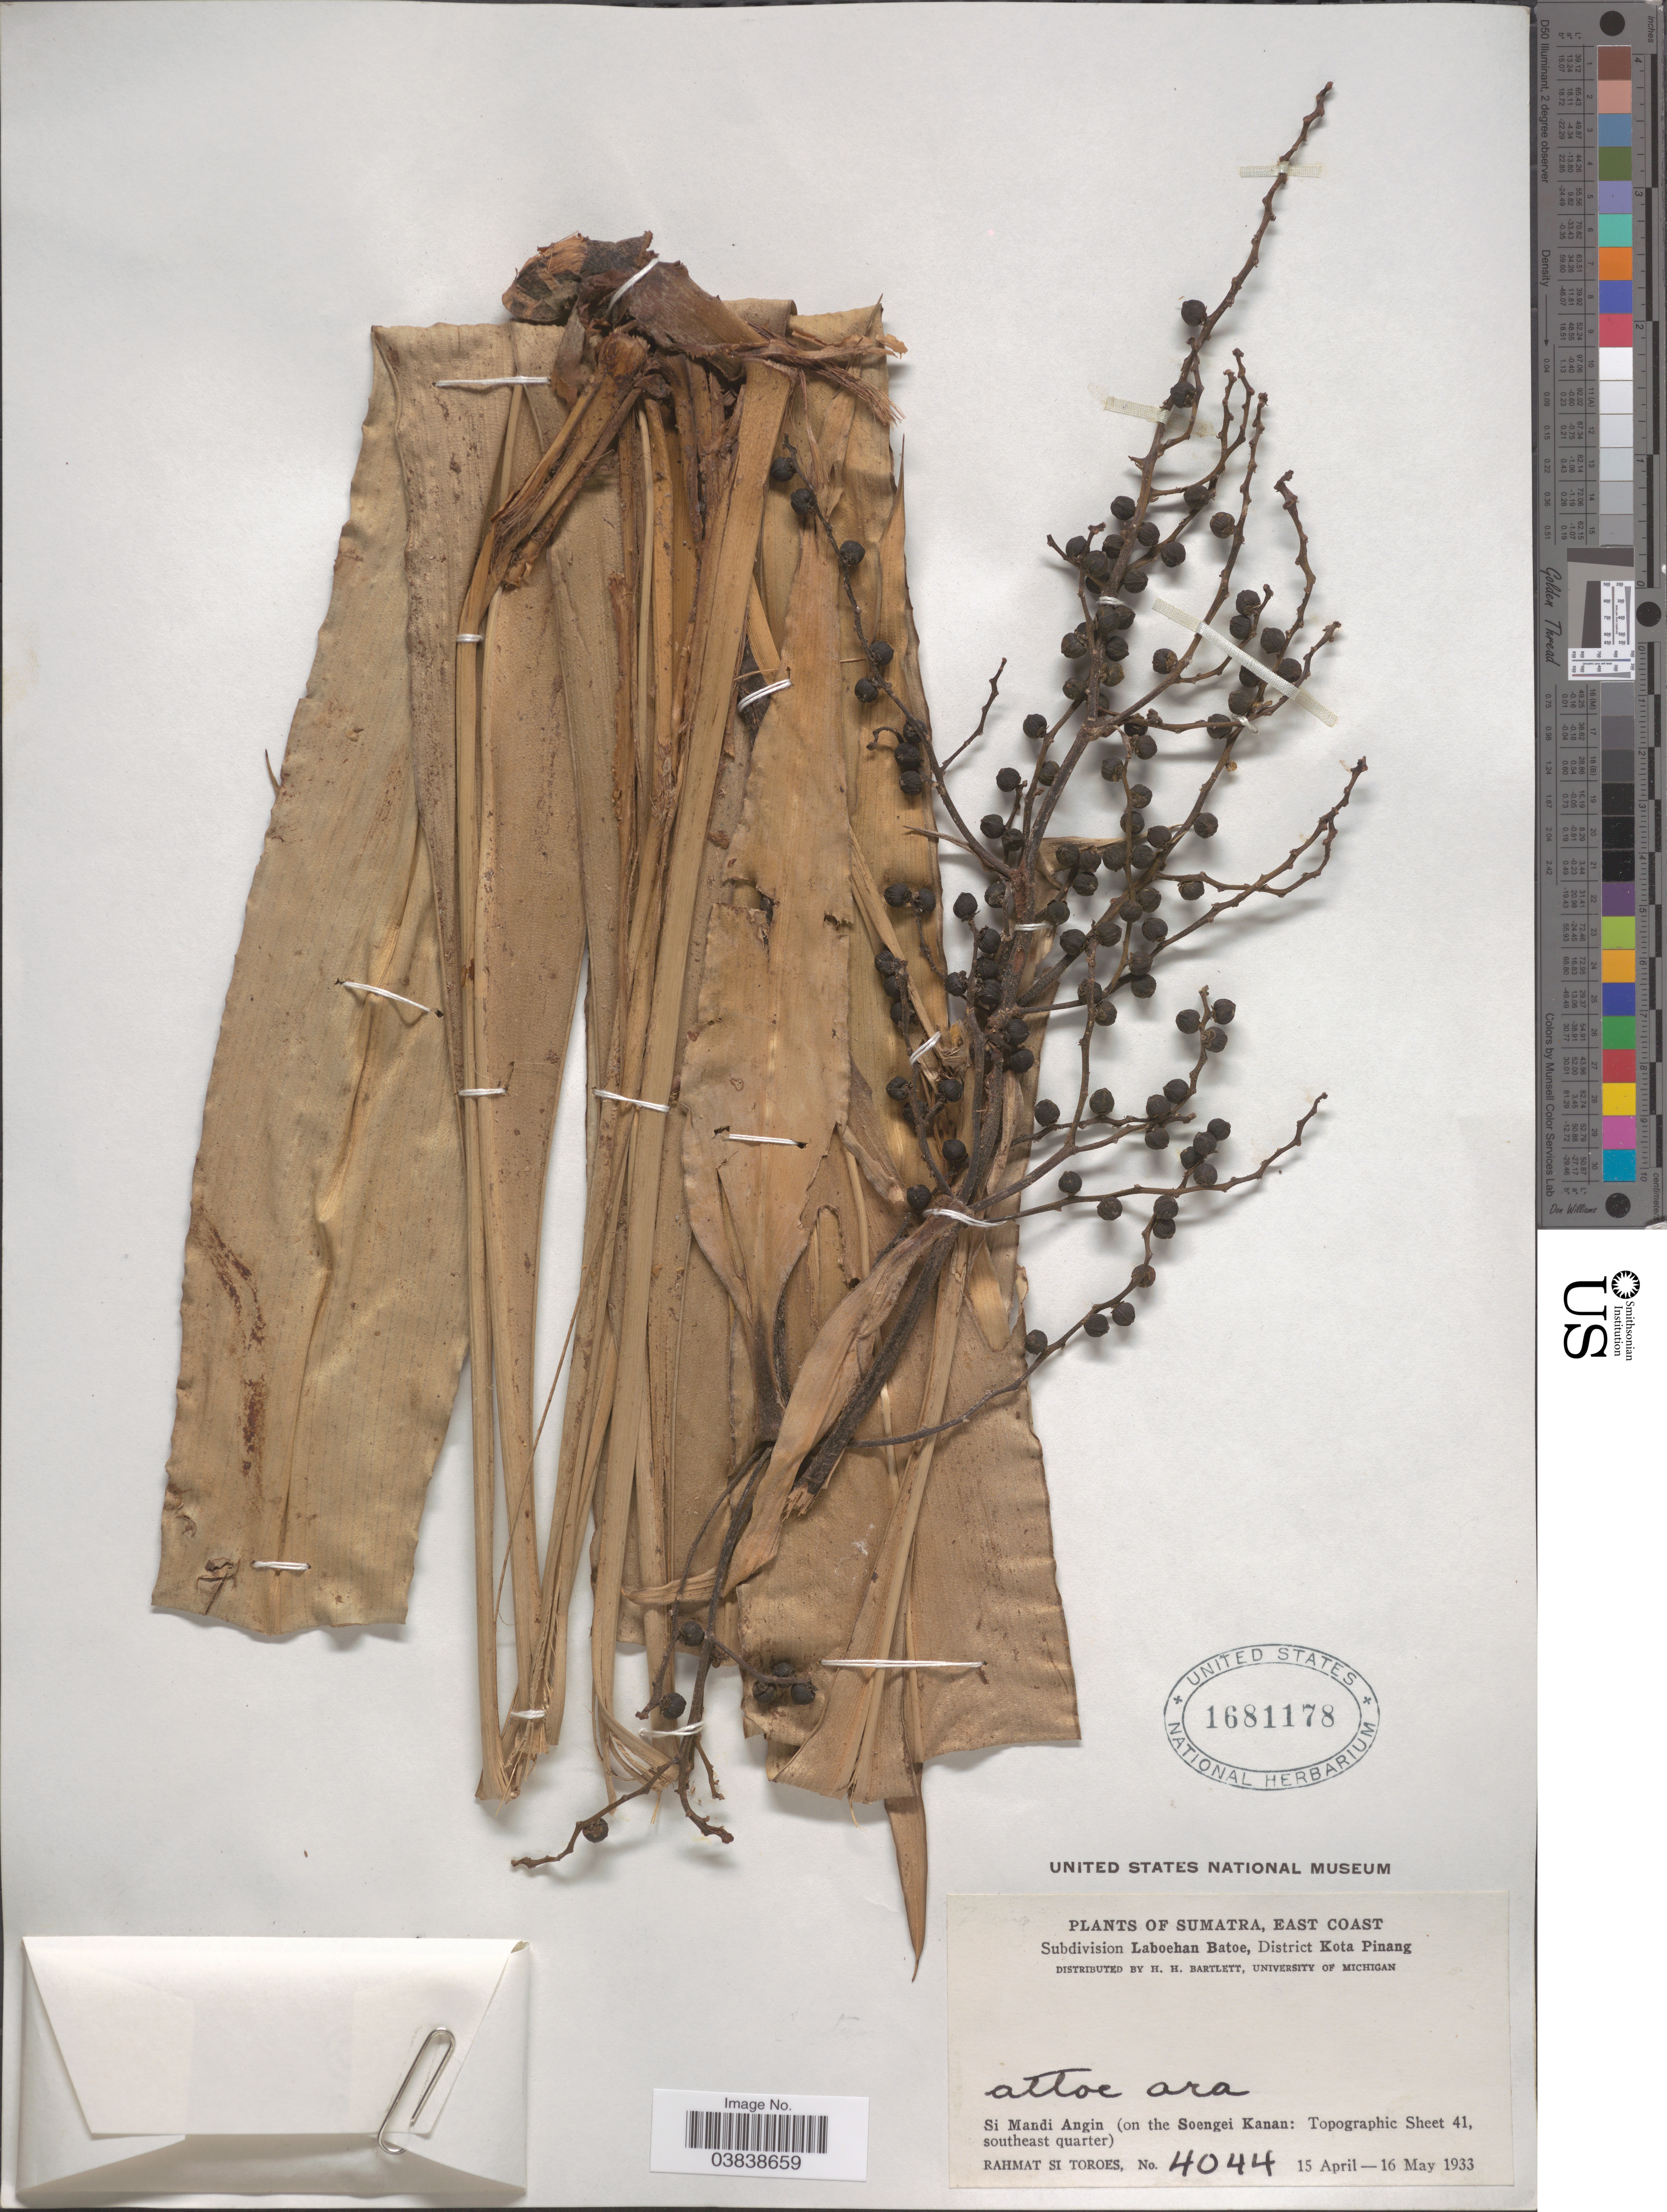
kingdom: Plantae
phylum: Tracheophyta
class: Liliopsida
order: Commelinales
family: Hanguanaceae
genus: Hanguana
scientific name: Hanguana malayana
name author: (Jack) Merr.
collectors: Rahmat Si Boeea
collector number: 4044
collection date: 1933-04-15/1933-05-16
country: Indonesia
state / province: Sumatra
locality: East Coast. Subdivision Laboehan Batoe, District Kota Pinang. Attoe ara. Si Mandi Angin (on the Soengei Kanan: Topographic Sheet 41, southeast quarter).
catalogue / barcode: US 1681178